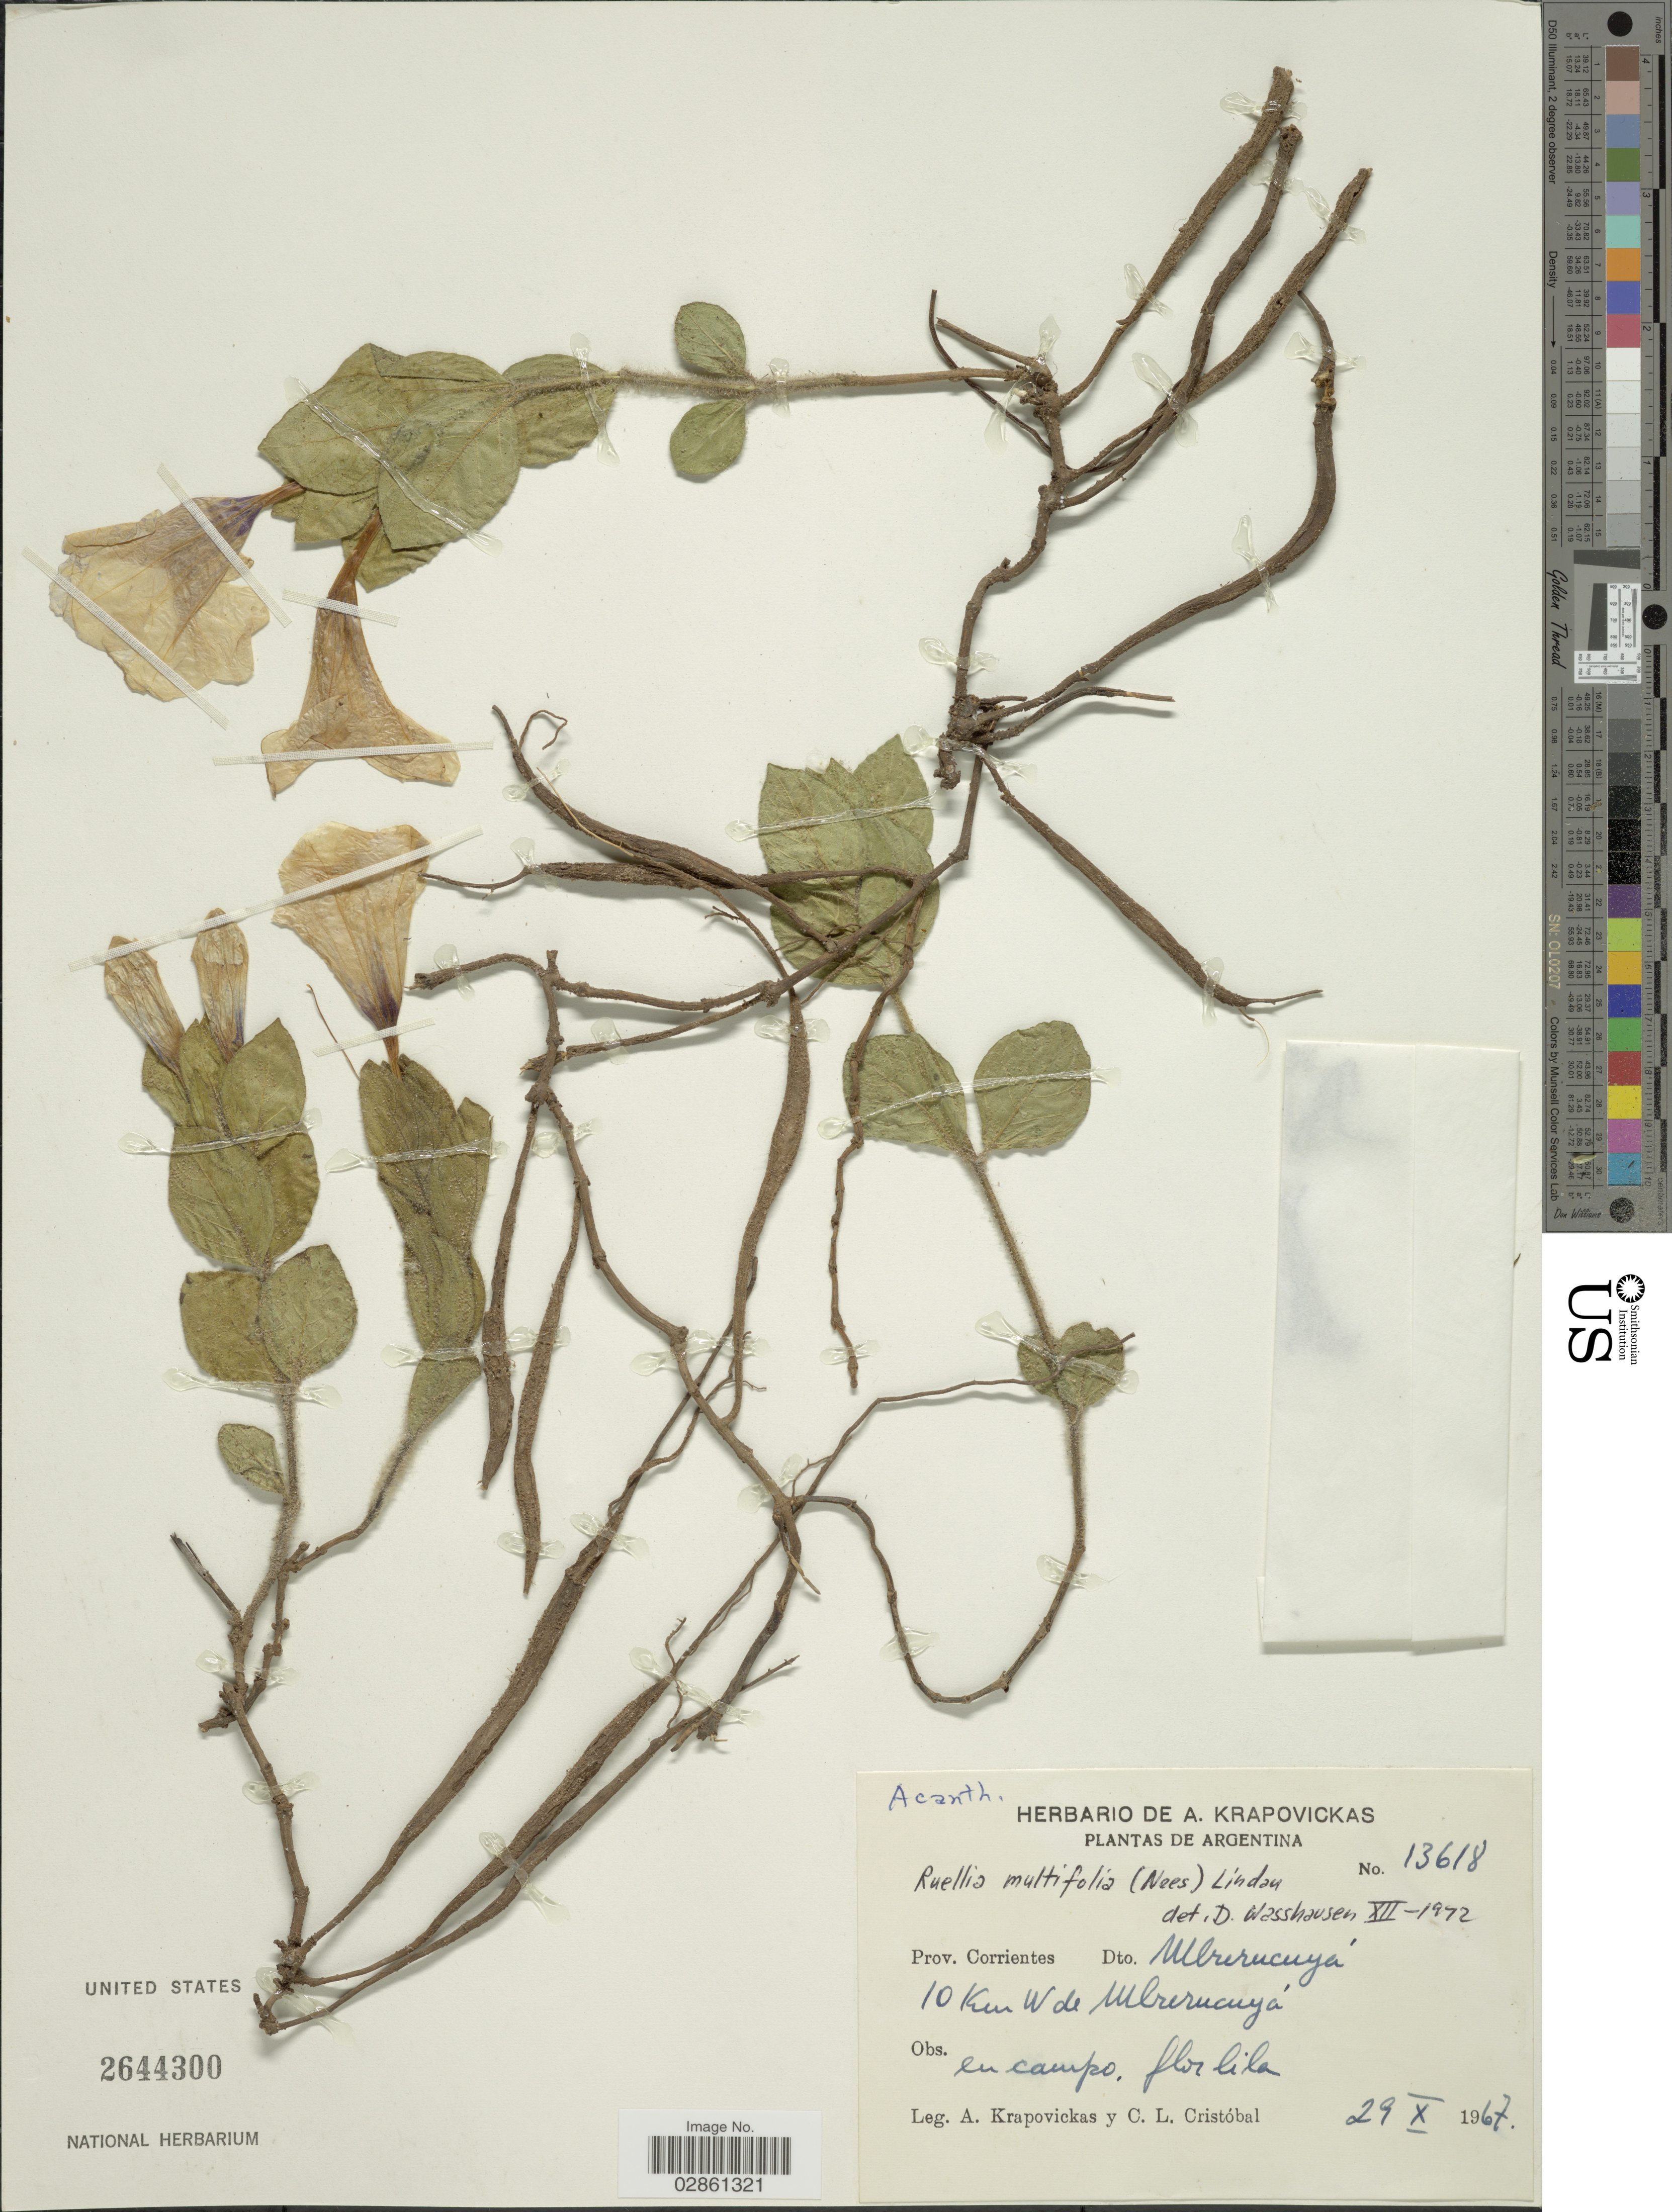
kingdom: Plantae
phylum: Tracheophyta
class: Magnoliopsida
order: Lamiales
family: Acanthaceae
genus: Ruellia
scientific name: Ruellia multifolia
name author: (Nees) Lindau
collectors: A. Krapovickas & C. L. Cristóbal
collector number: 13618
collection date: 1967-10-29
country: Argentina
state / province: Corrientes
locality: Dto. Mburucuyá, 10 Km W de Mburucuyá.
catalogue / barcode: US 2644300